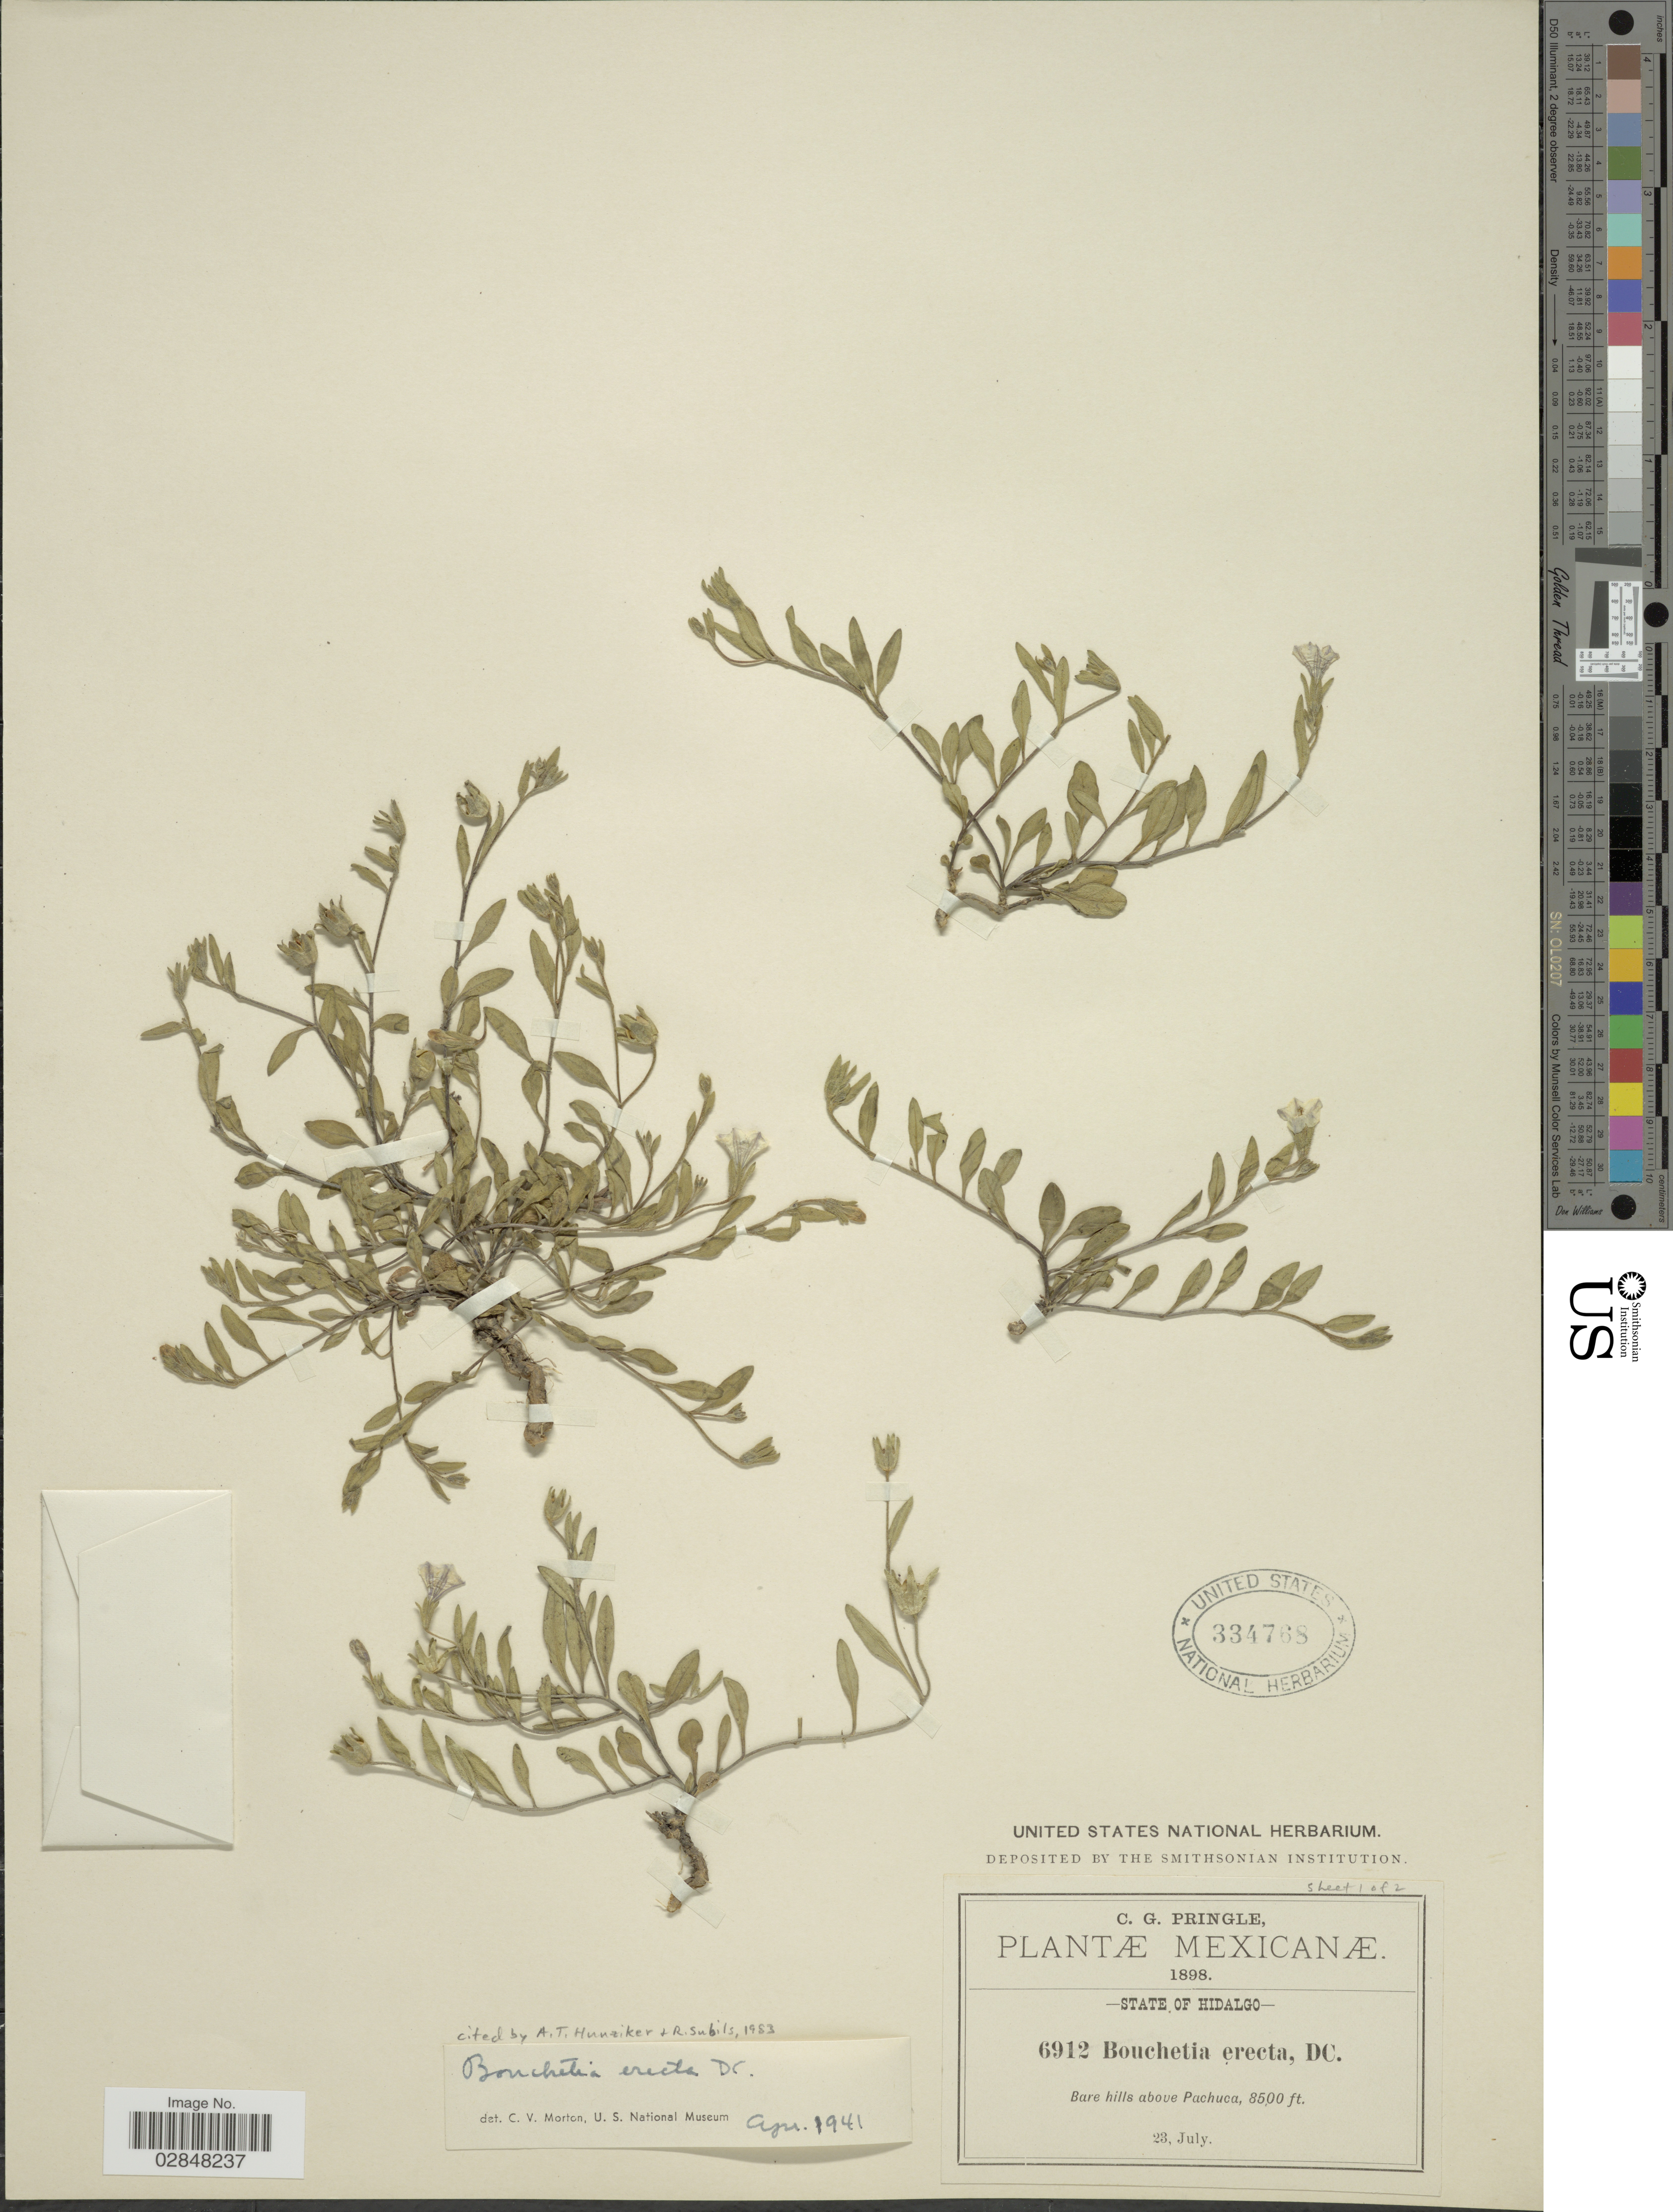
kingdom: Plantae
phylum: Tracheophyta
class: Magnoliopsida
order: Solanales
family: Solanaceae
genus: Bouchetia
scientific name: Bouchetia erecta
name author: DC.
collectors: C. G. Pringle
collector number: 6912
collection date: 1898-07-23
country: Mexico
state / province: Hidalgo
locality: Bare hills above Pachuca.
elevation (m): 2591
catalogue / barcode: US 334768